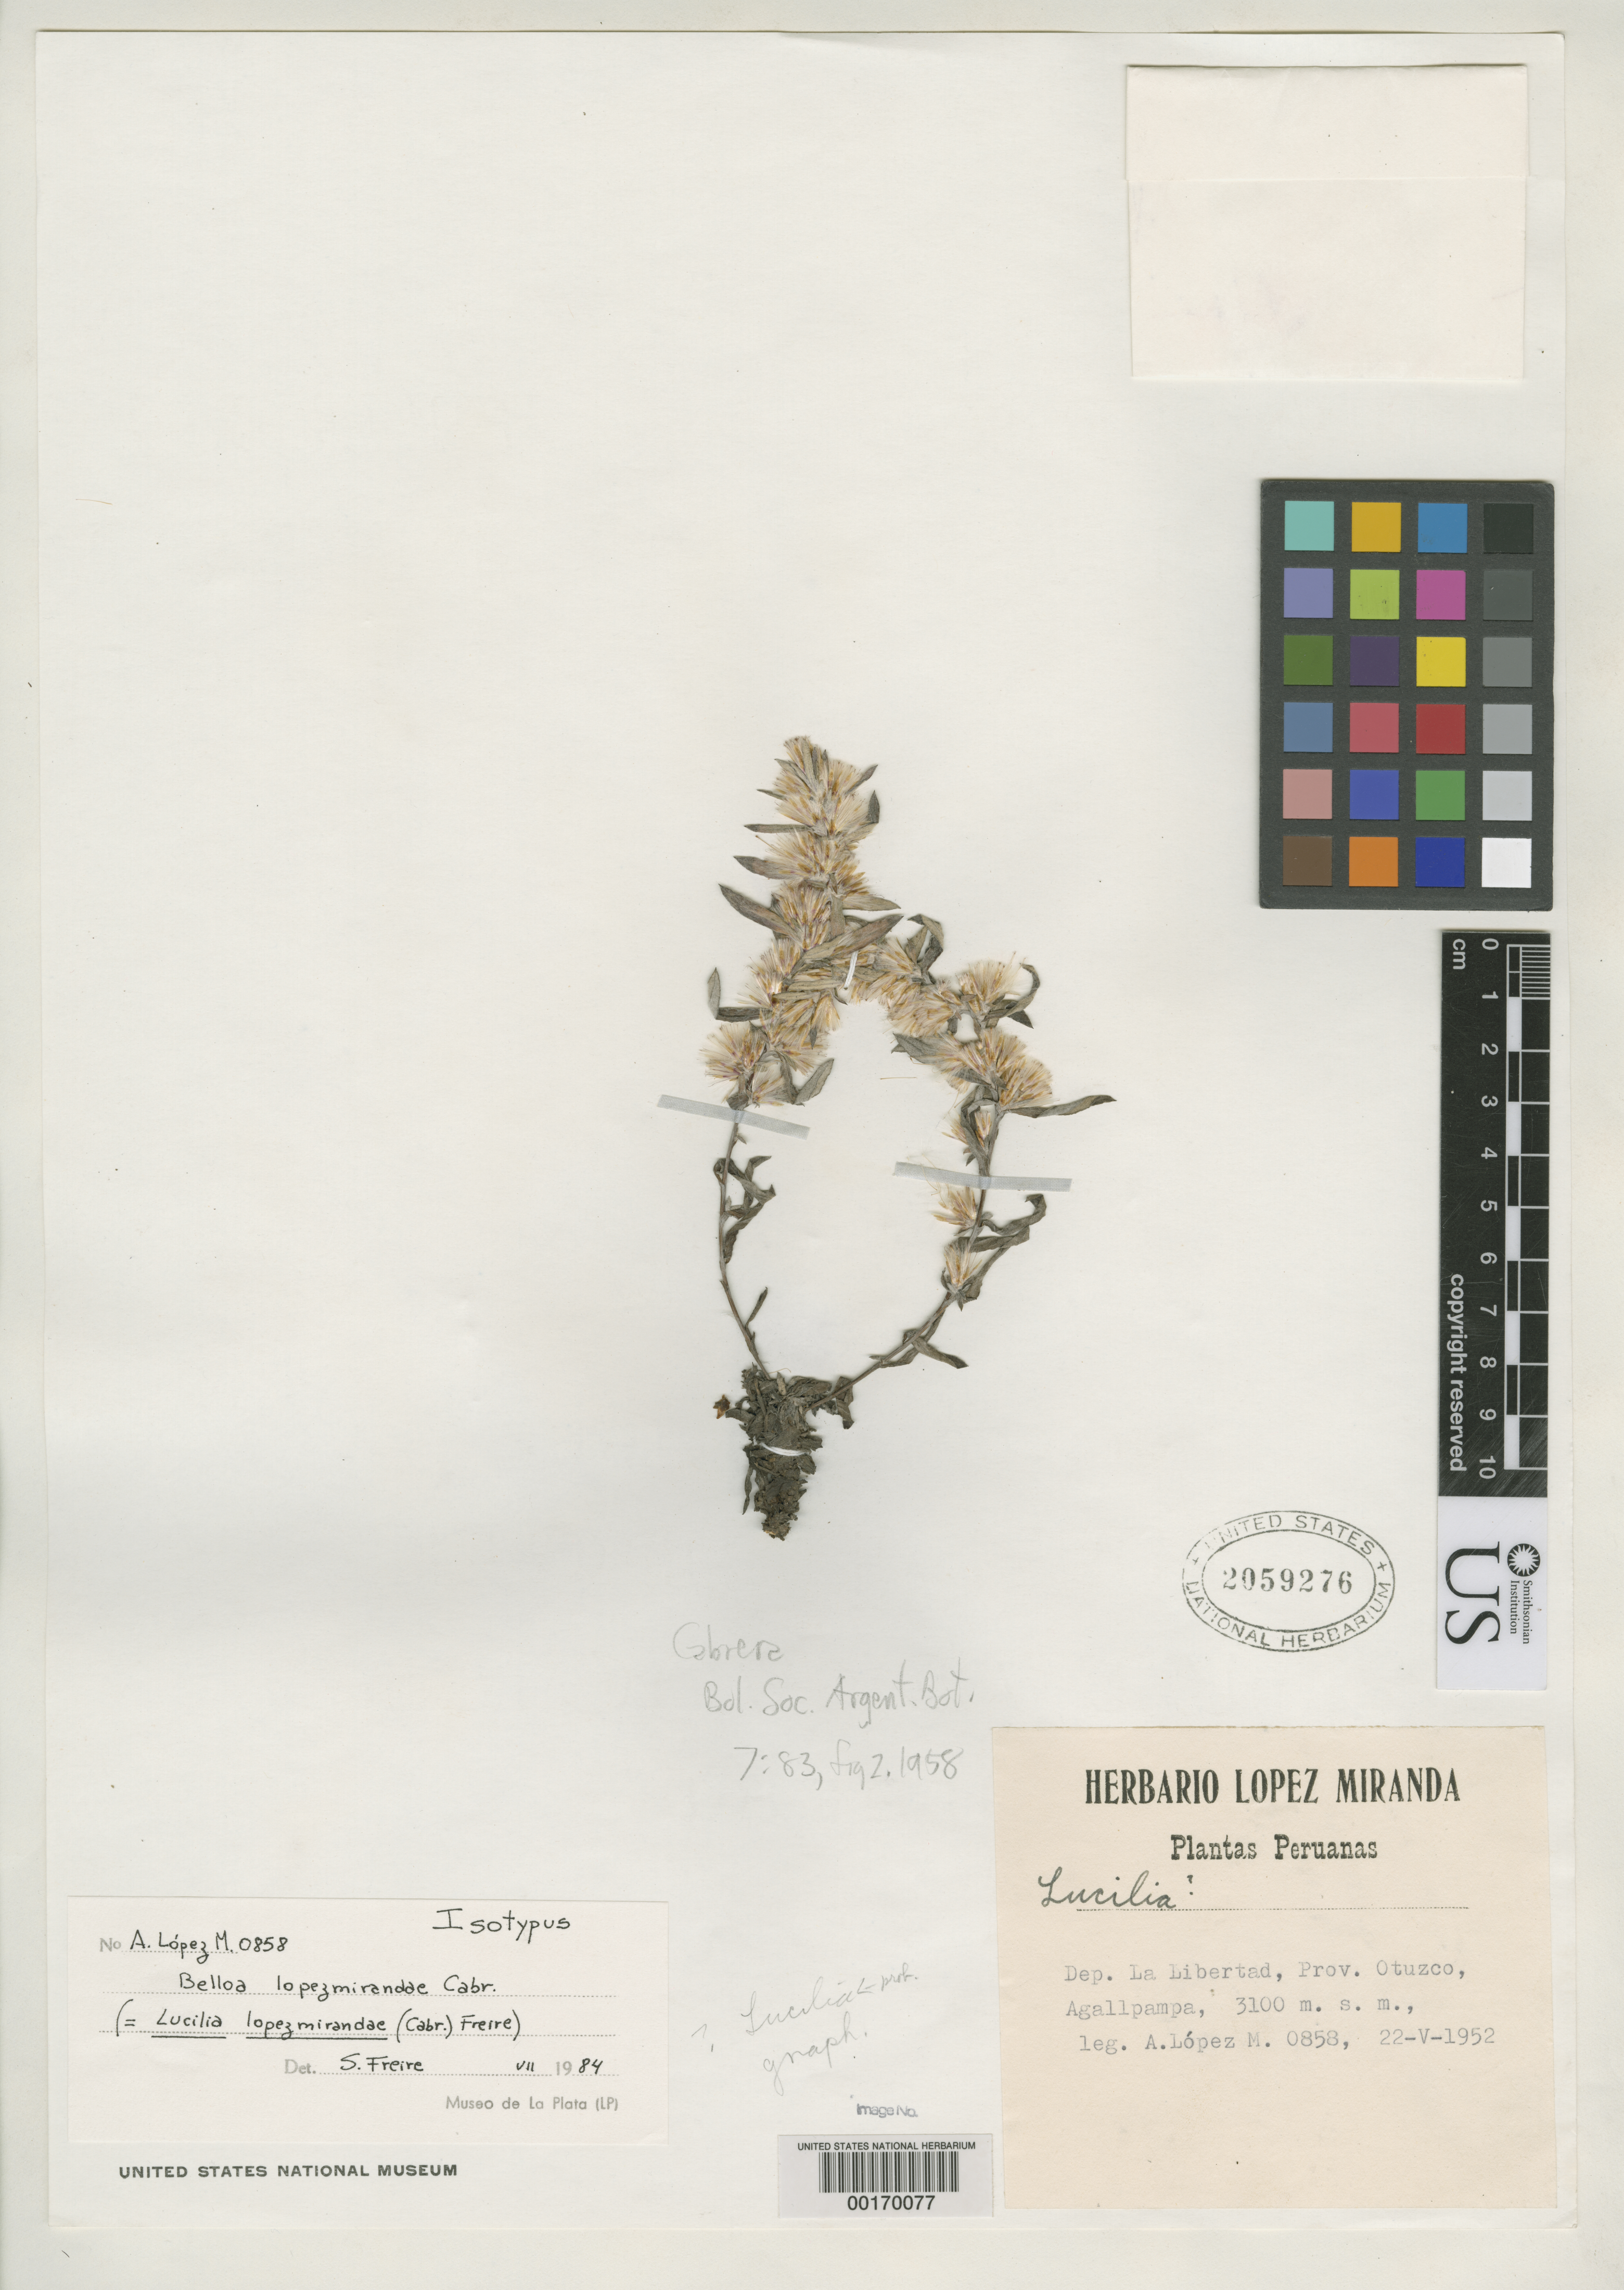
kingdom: Plantae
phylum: Tracheophyta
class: Magnoliopsida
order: Asterales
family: Asteraceae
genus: Belloa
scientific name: Belloa lopezmirandae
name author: Cabrera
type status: Isotype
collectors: A. López M.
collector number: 0858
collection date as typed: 22 May 1952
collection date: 1952-05-22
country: Peru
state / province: La Libertad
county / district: Otuzco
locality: Agallpampa.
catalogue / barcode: US 2059276